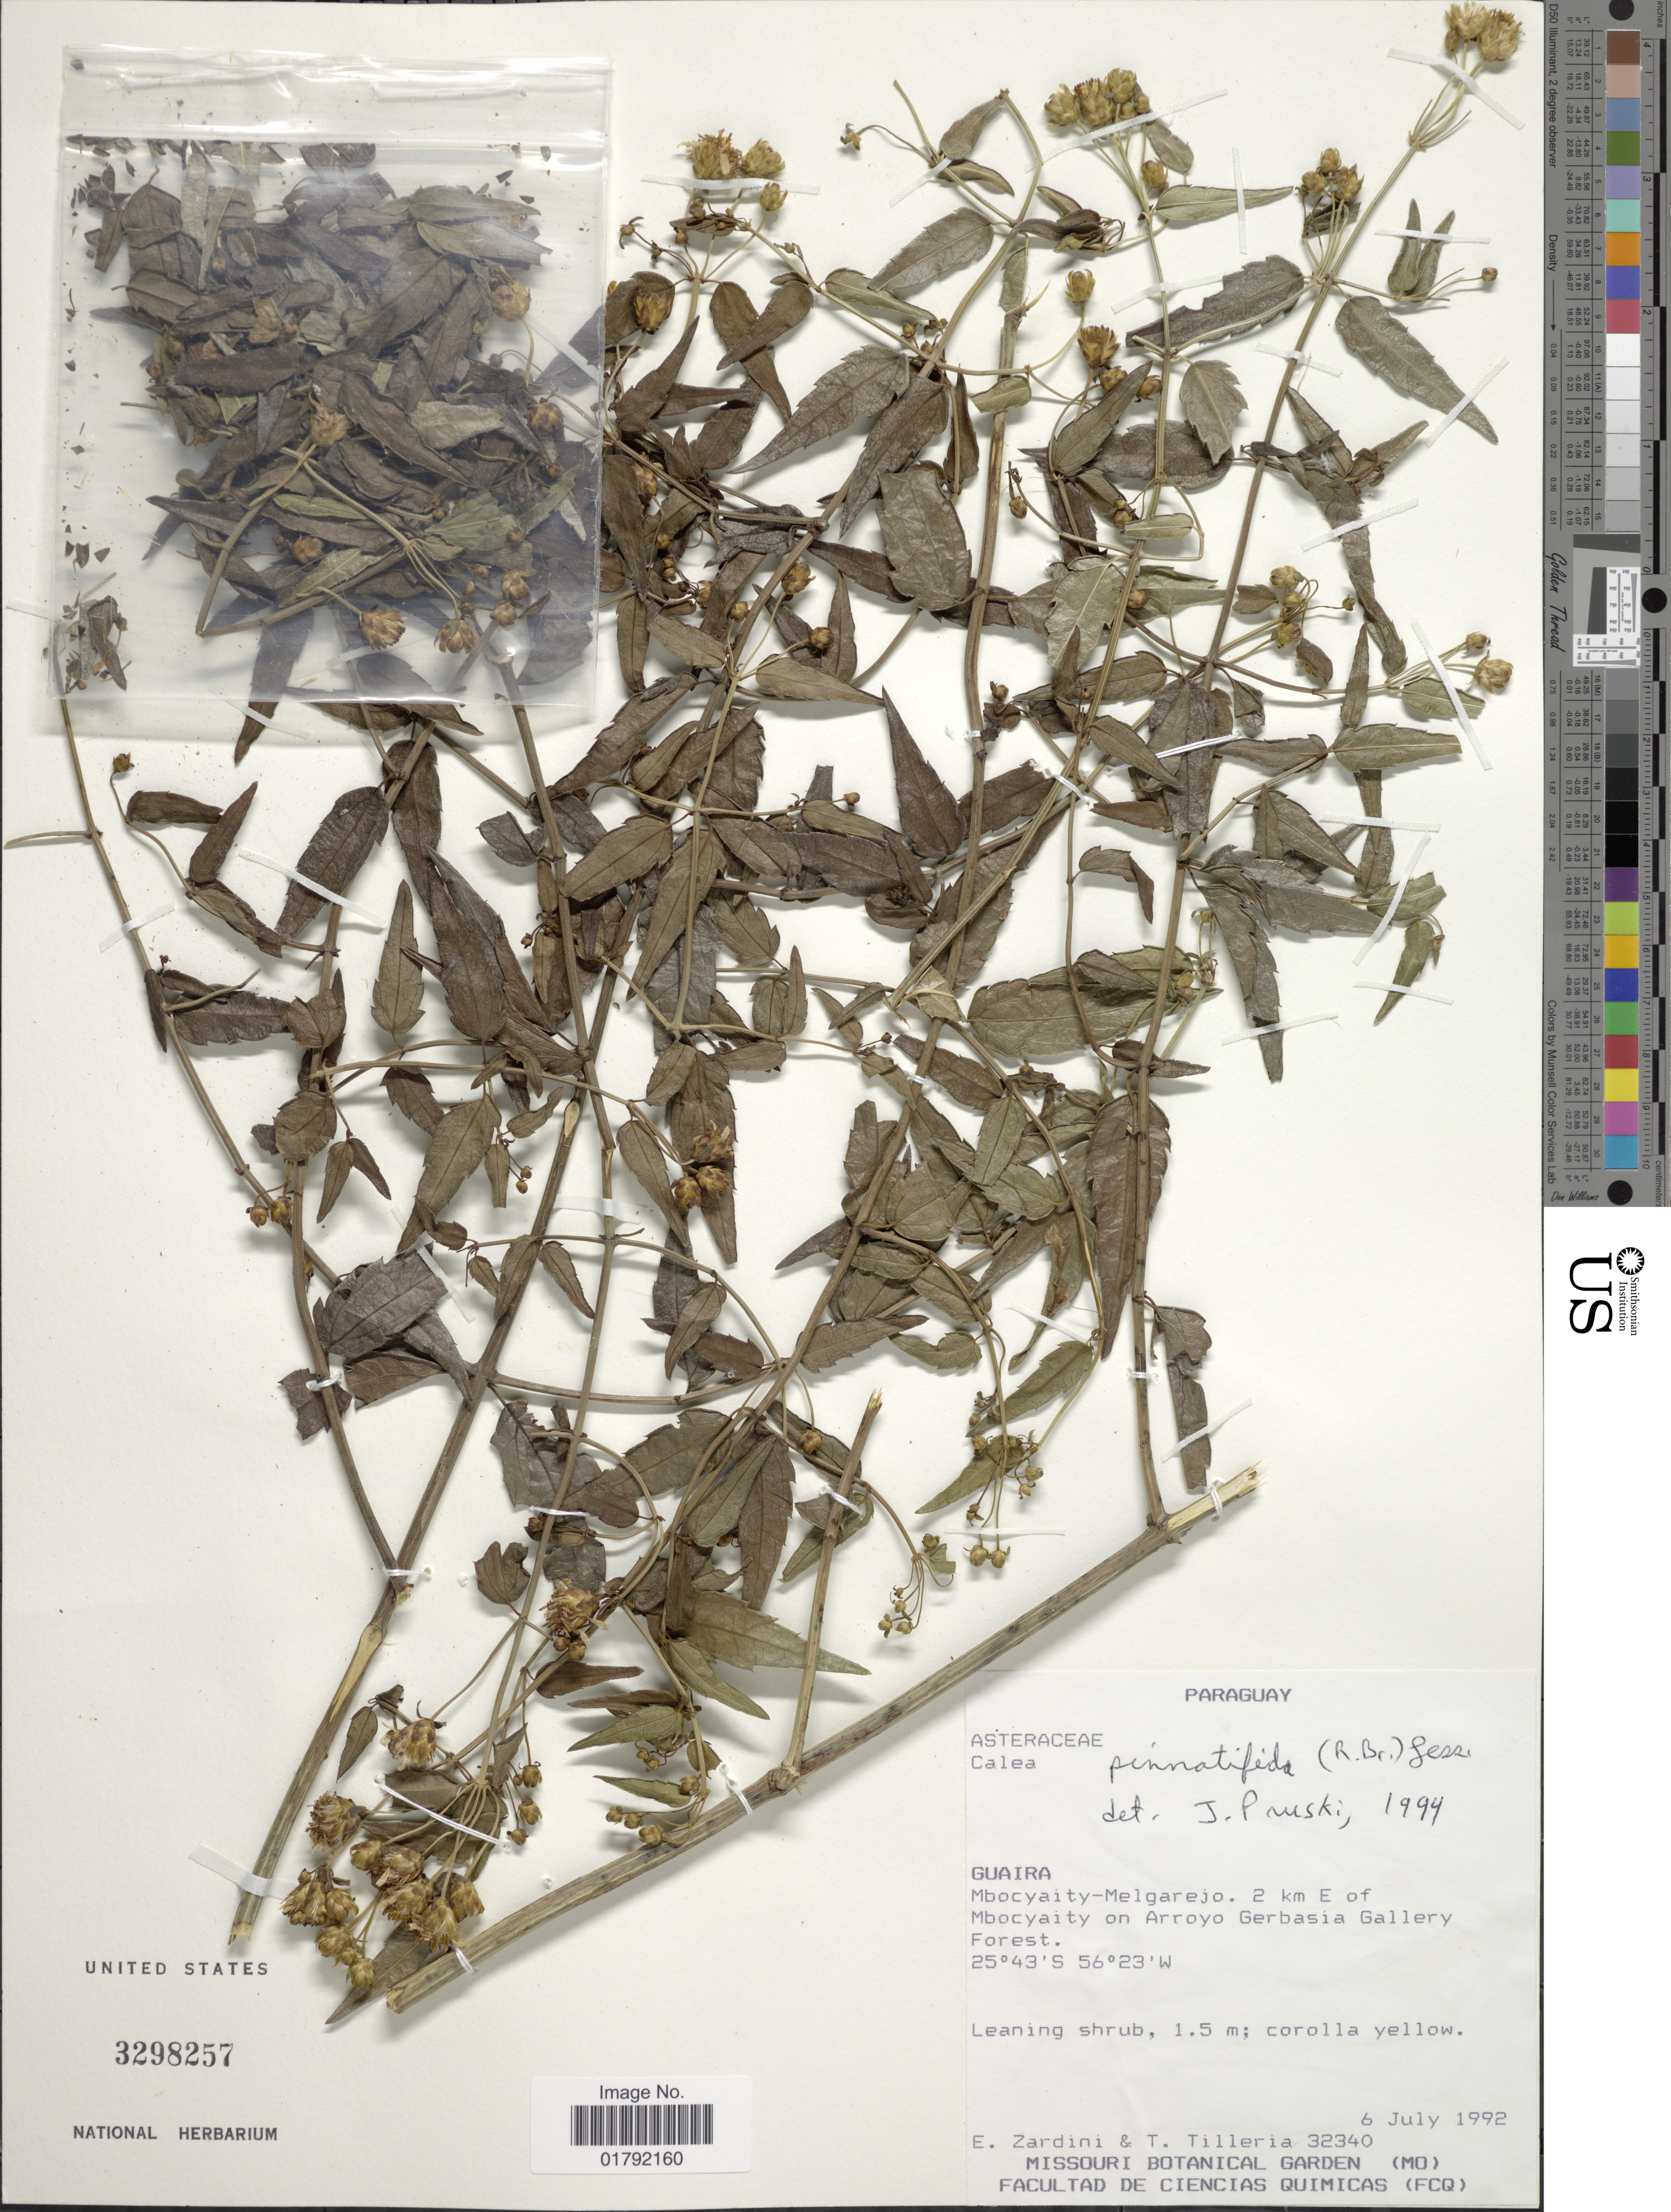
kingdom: Plantae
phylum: Tracheophyta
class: Magnoliopsida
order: Asterales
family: Asteraceae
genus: Calea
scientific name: Calea pinnatifida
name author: Banks ex Steud.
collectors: E. M. Zardini & T. Tilleria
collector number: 32340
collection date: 1992-07-06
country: Paraguay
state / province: Guaira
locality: Mbocyaity-Melgarejo, 2 km E of Mbocyaity on Arroyo Gerbasia Gallery Forest.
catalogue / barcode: US 3298257